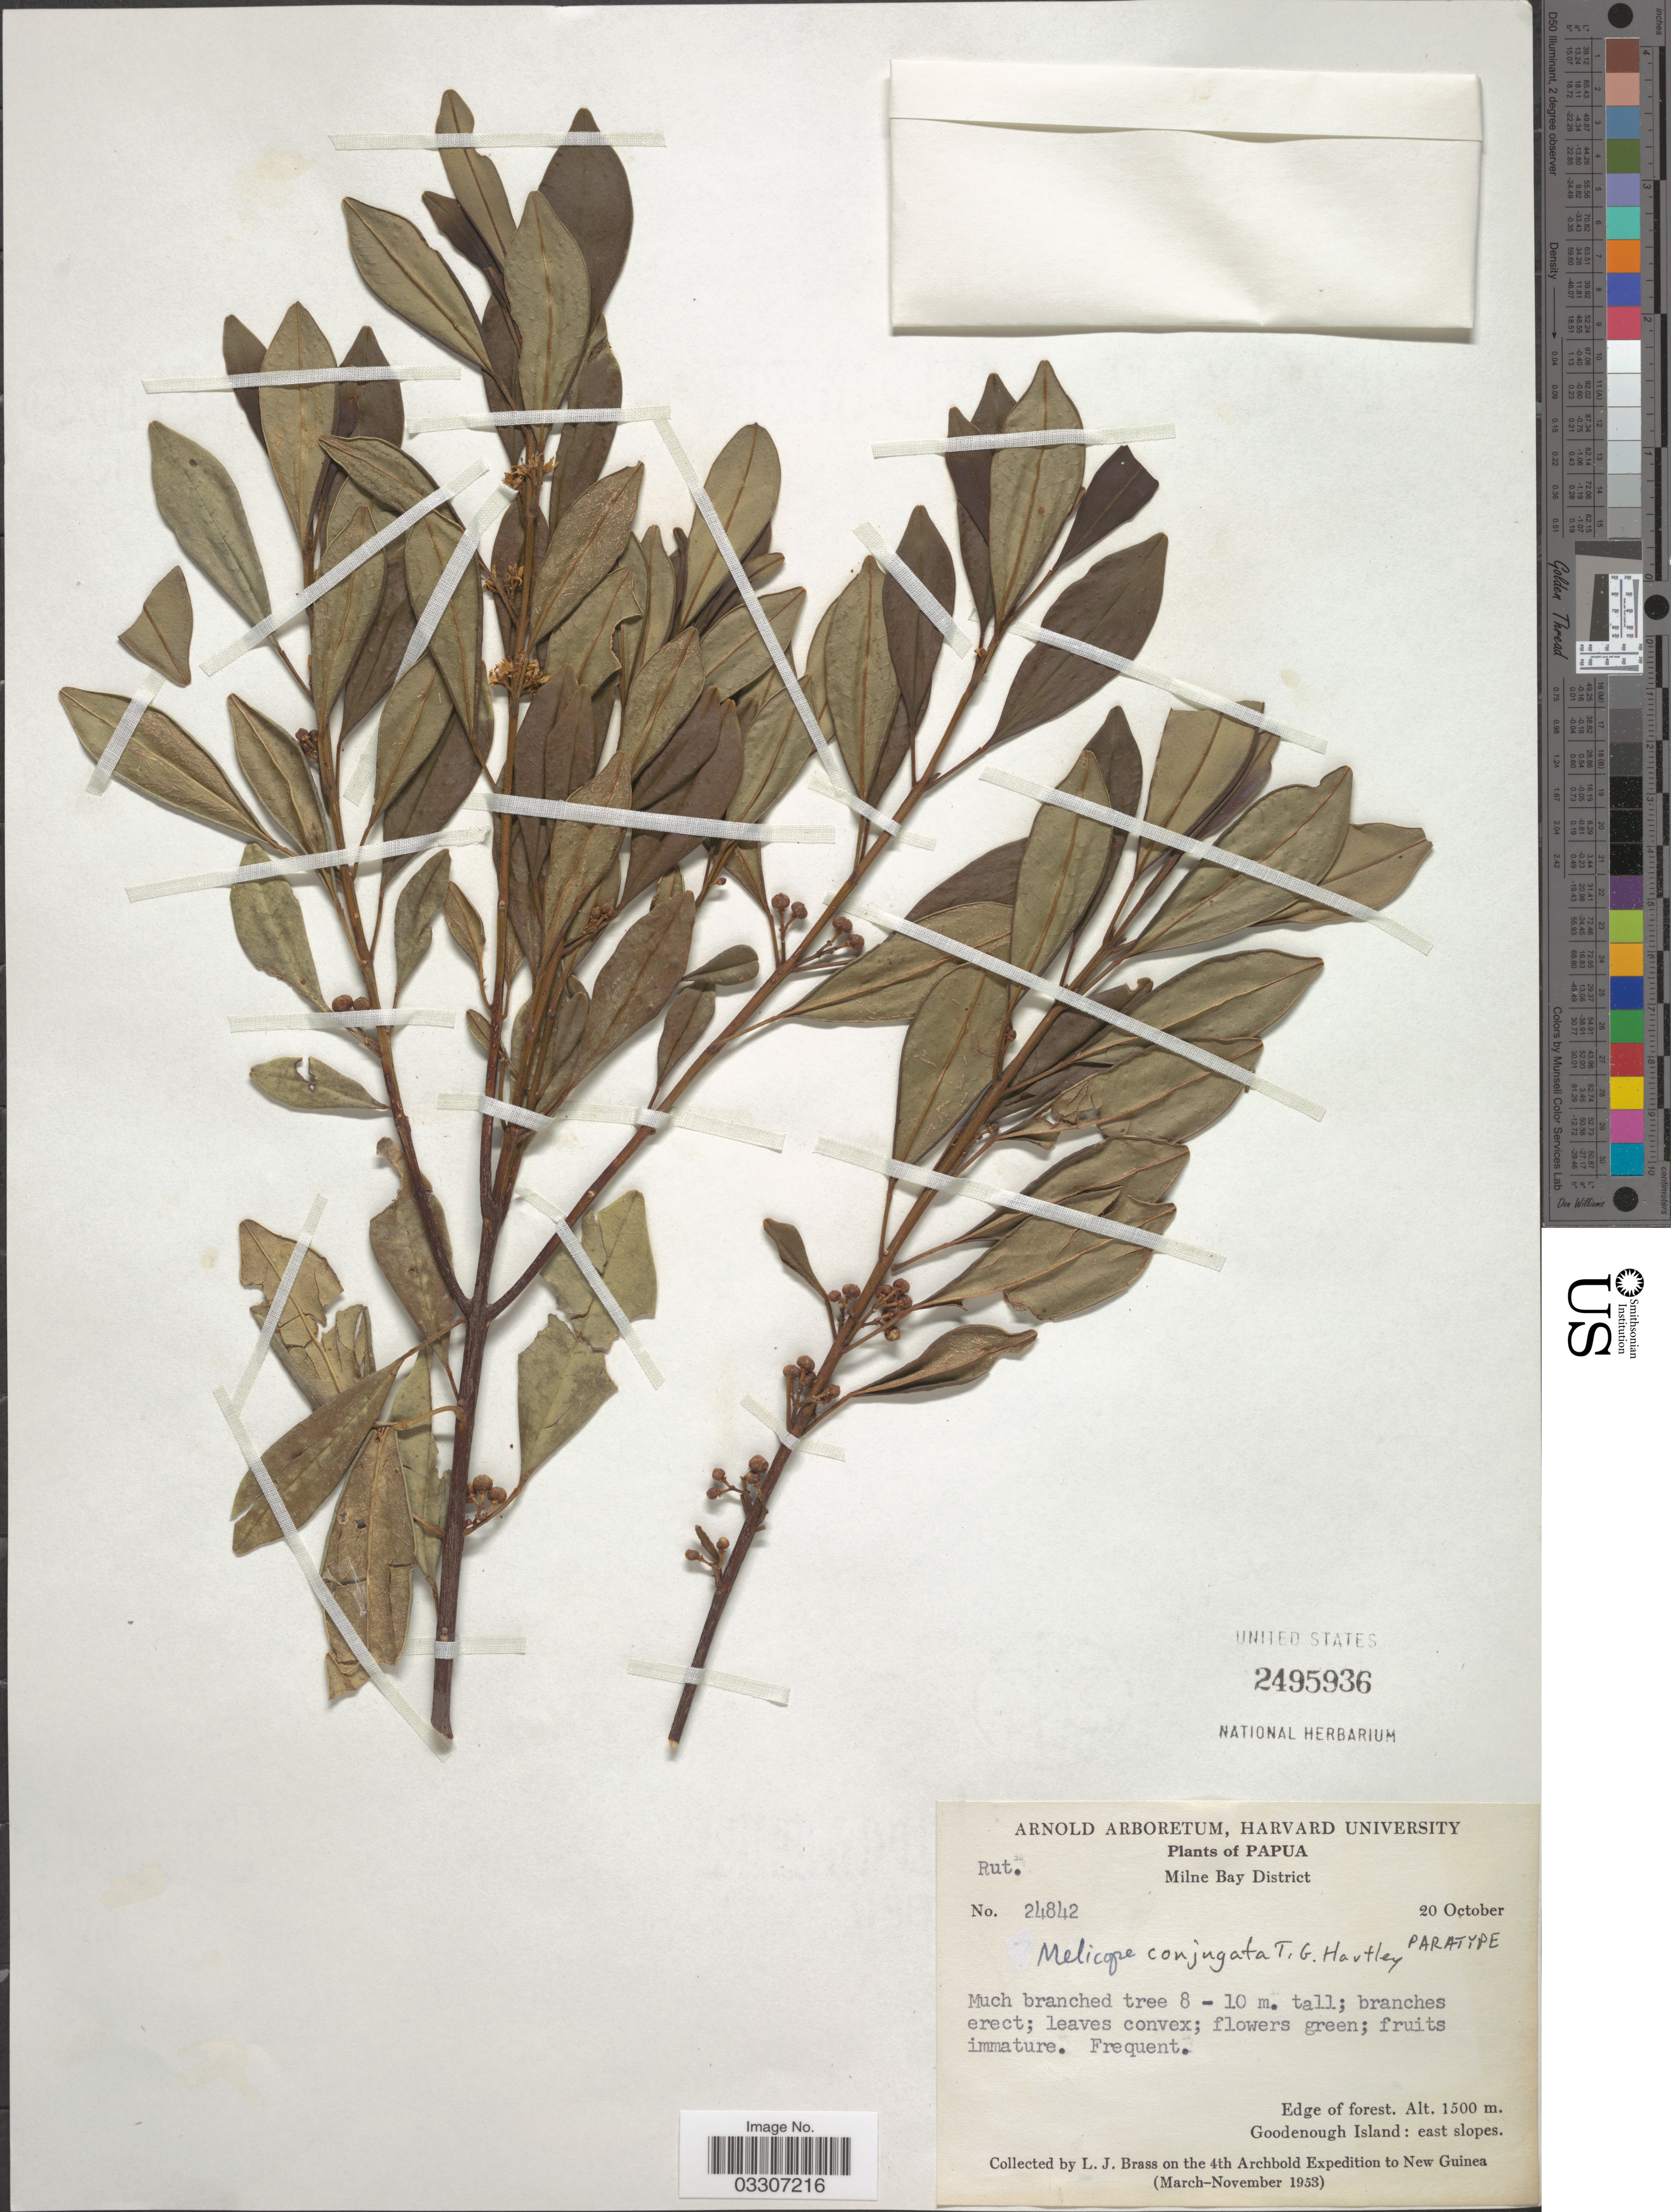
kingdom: Plantae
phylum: Tracheophyta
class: Magnoliopsida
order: Sapindales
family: Rutaceae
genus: Melicope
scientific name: Melicope conjugata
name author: T.G. Hartley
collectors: L. J. Brass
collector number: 24842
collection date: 1953-10-20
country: Papua New Guinea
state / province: Milne Bay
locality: Papua. Milne Bay District. Goodenough Island: east slopes. New Guinea.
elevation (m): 1500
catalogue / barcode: US 2495936